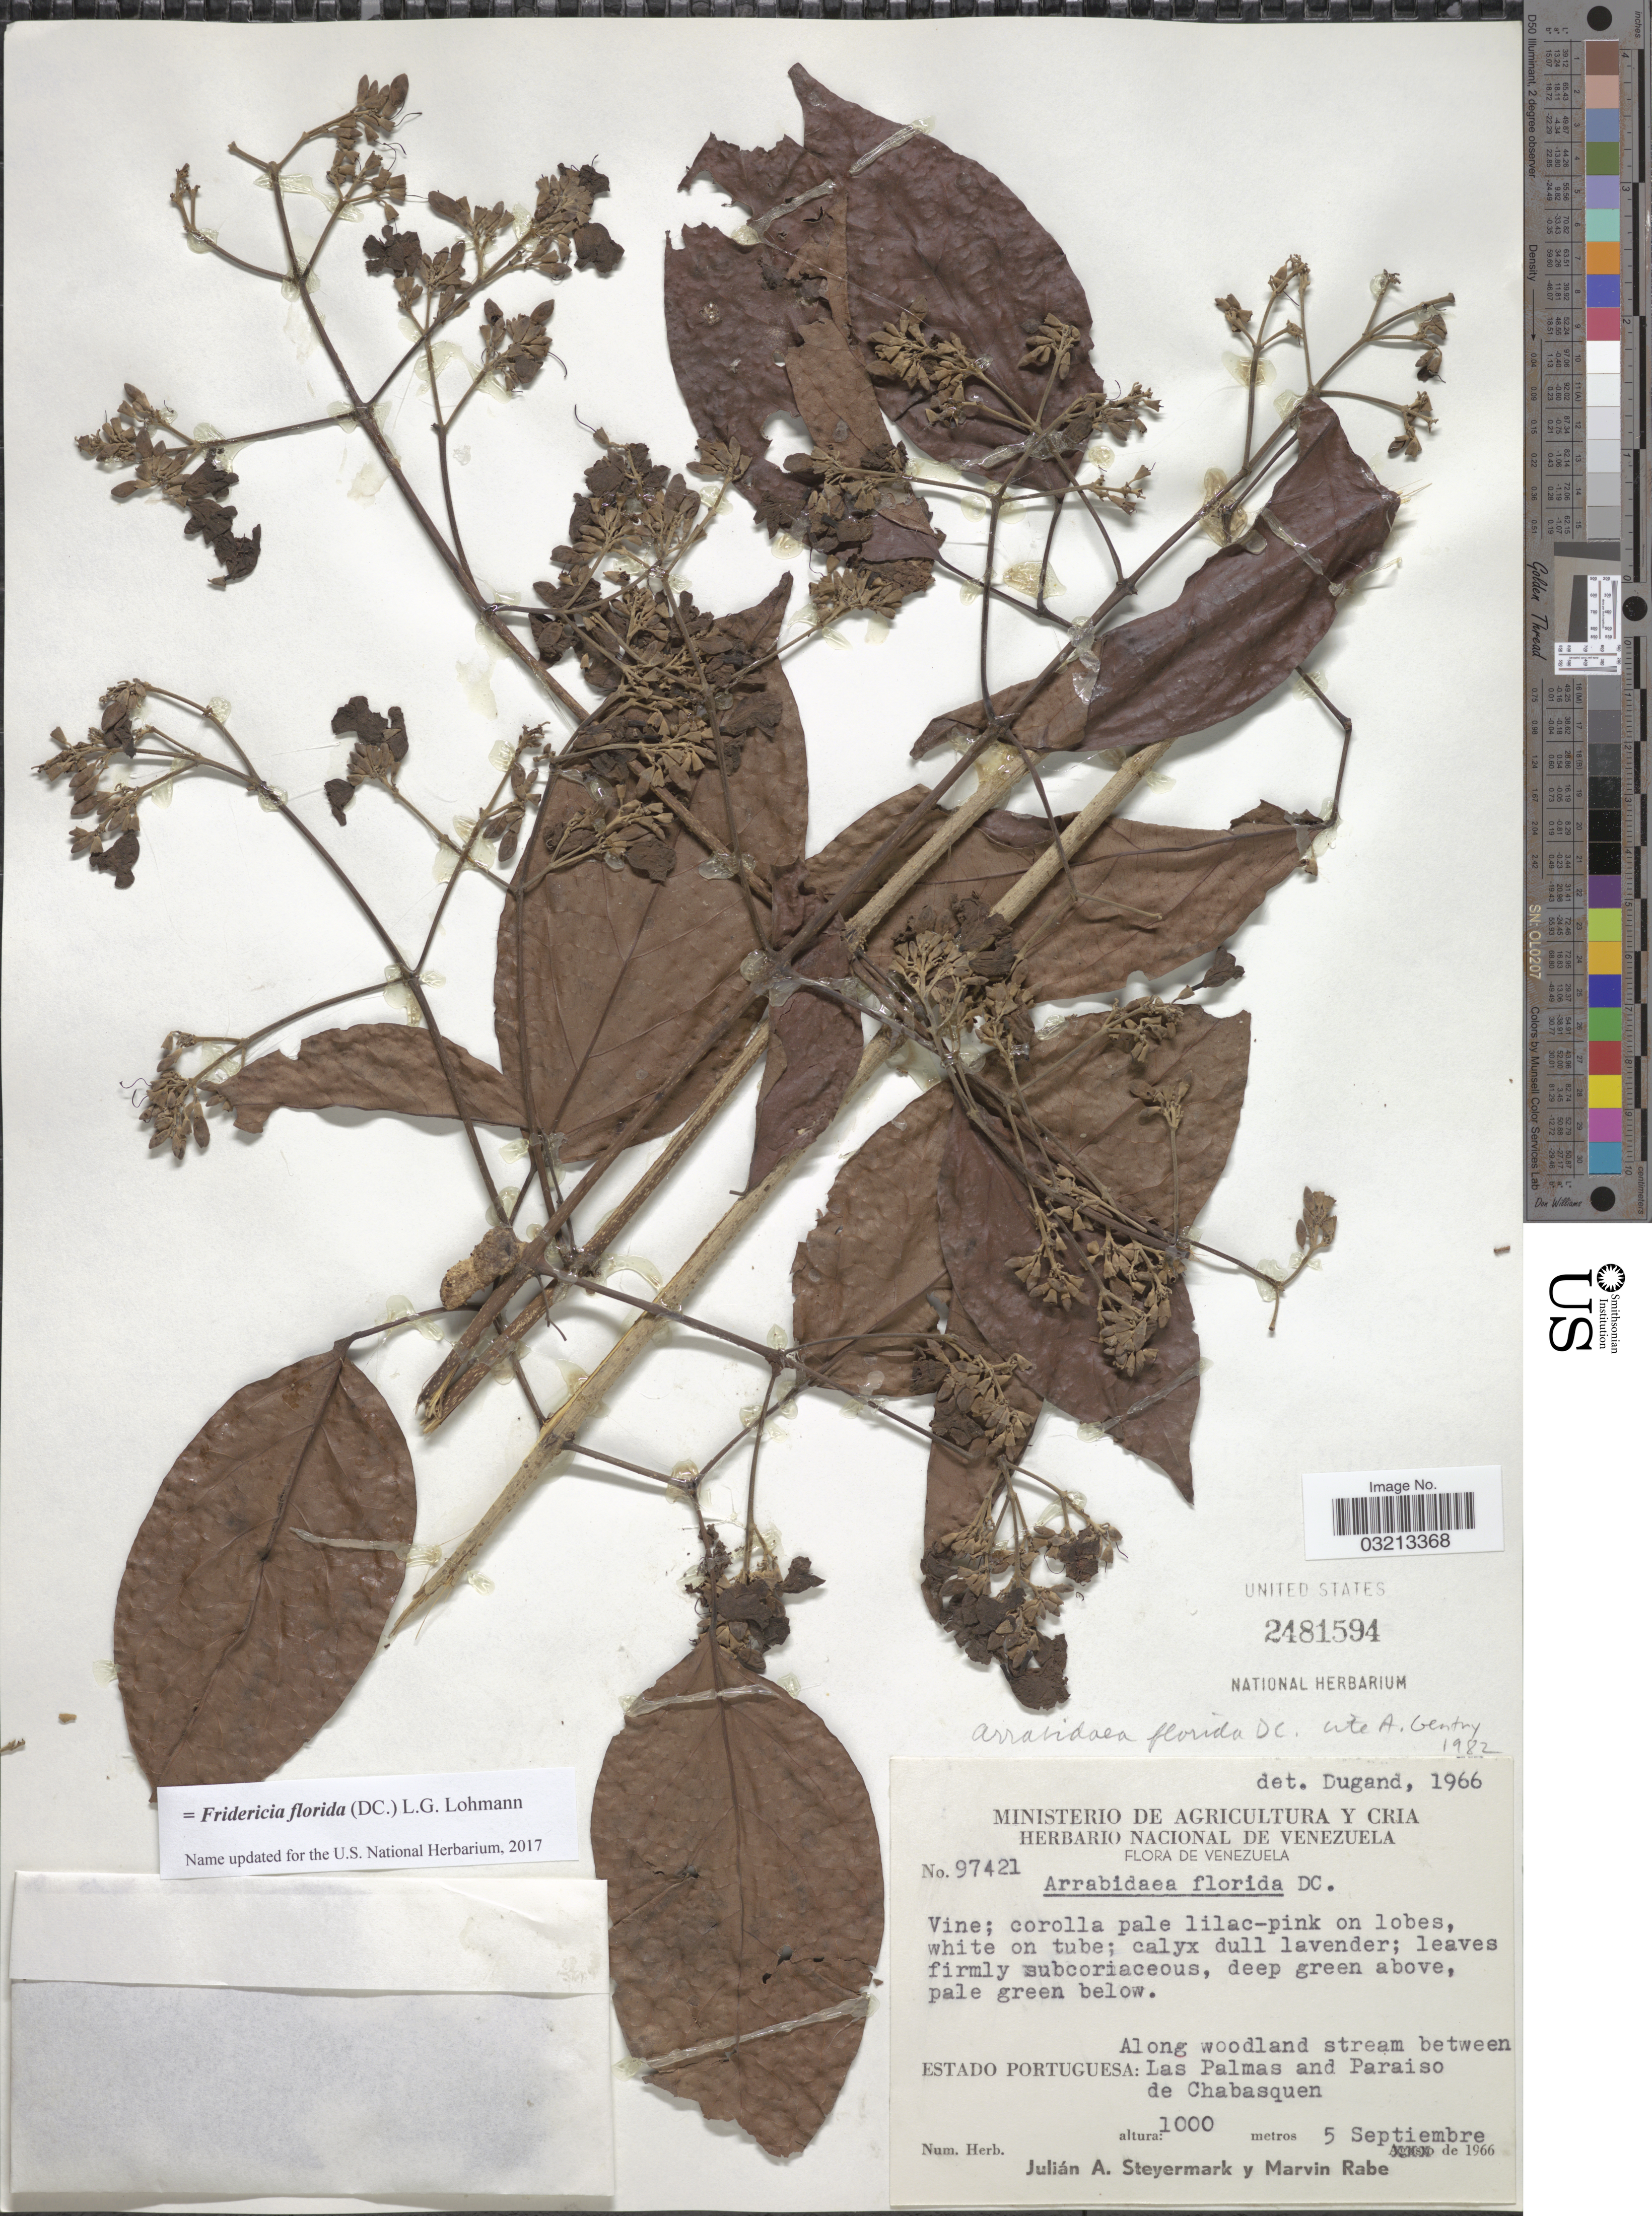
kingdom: Plantae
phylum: Tracheophyta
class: Magnoliopsida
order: Lamiales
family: Bignoniaceae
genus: Fridericia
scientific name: Fridericia florida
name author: (DC.) L.G. Lohmann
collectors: J. Steyermark & M. Rabe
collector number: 97421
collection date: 1966-09-05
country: Venezuela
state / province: Portuguesa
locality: Along woodland stream between Las Palmas and Paraiso de Chabasquen.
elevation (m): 1000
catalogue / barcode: US 2481594